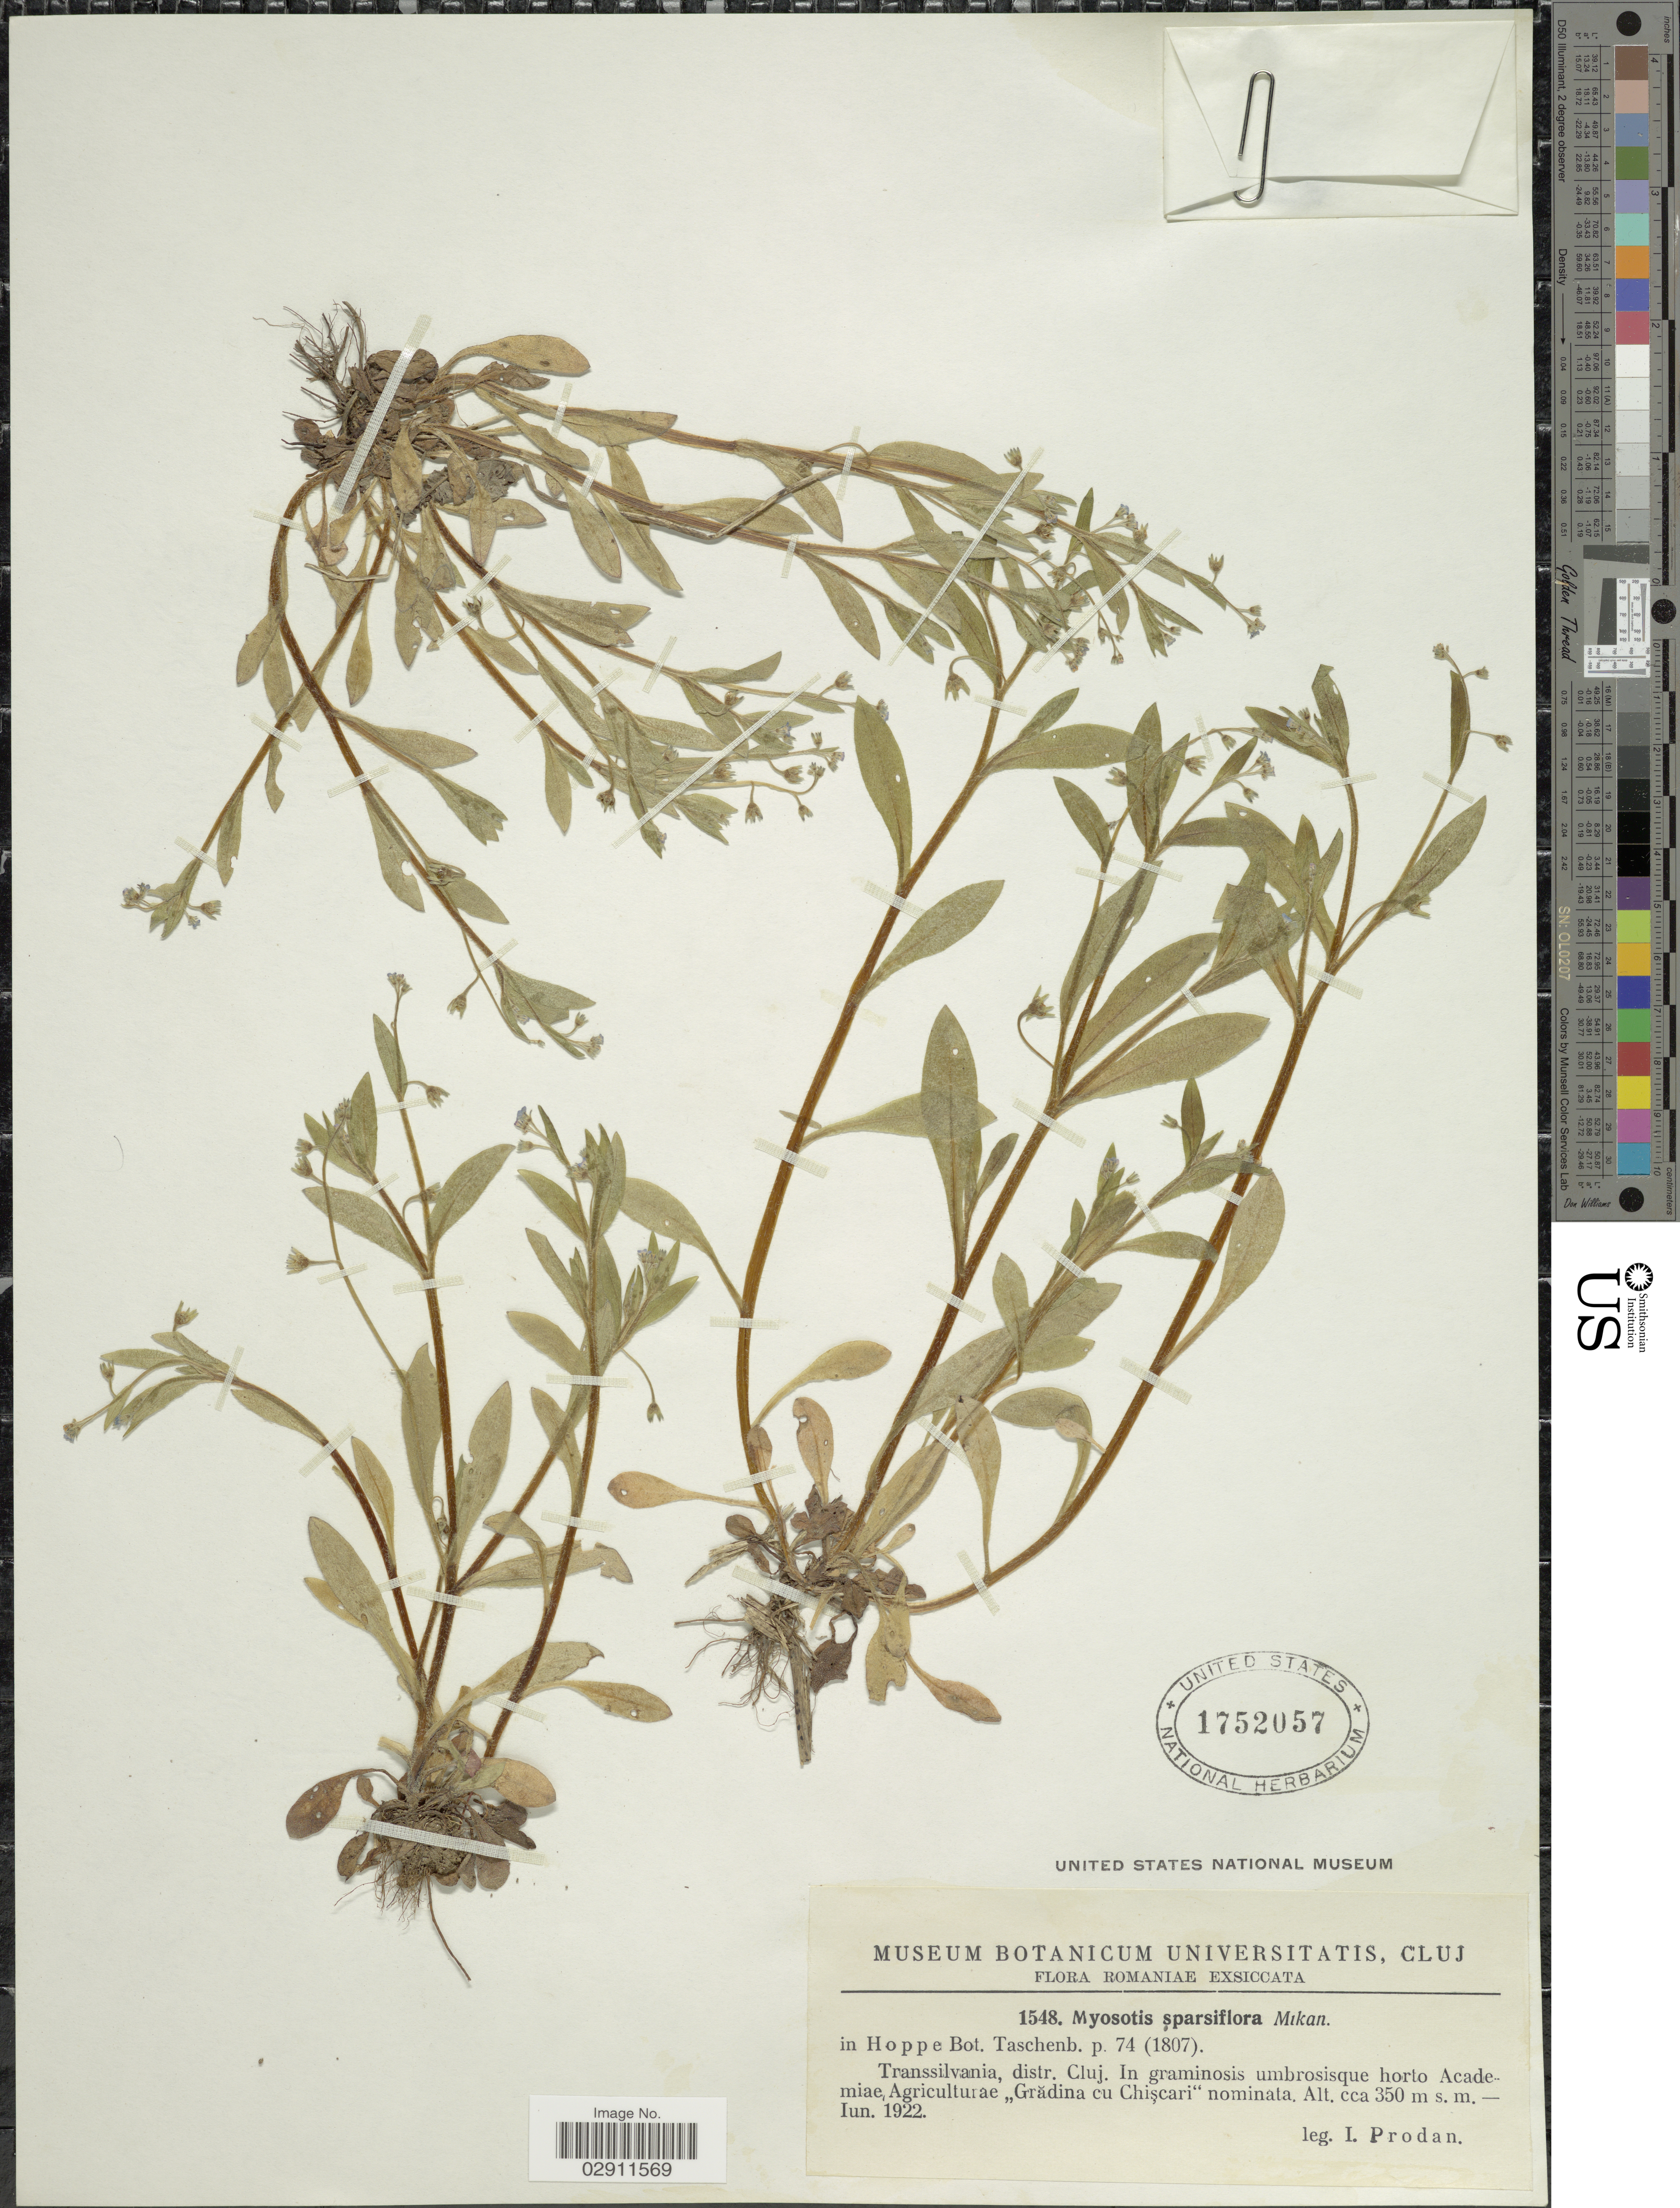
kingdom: Plantae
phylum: Tracheophyta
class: Magnoliopsida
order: Boraginales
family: Boraginaceae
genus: Myosotis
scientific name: Myosotis sparsiflora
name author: J.C. Mikan ex Pohl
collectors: I. Prodán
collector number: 1548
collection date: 1922-06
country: Romania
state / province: Cluj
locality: Romaniae, Transsilvania, distr. Cluj. In graminosis umbrosisque horto Academiae, Agriculturae "Gradina cu Chiscari" nominata.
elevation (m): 350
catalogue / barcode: US 1752057